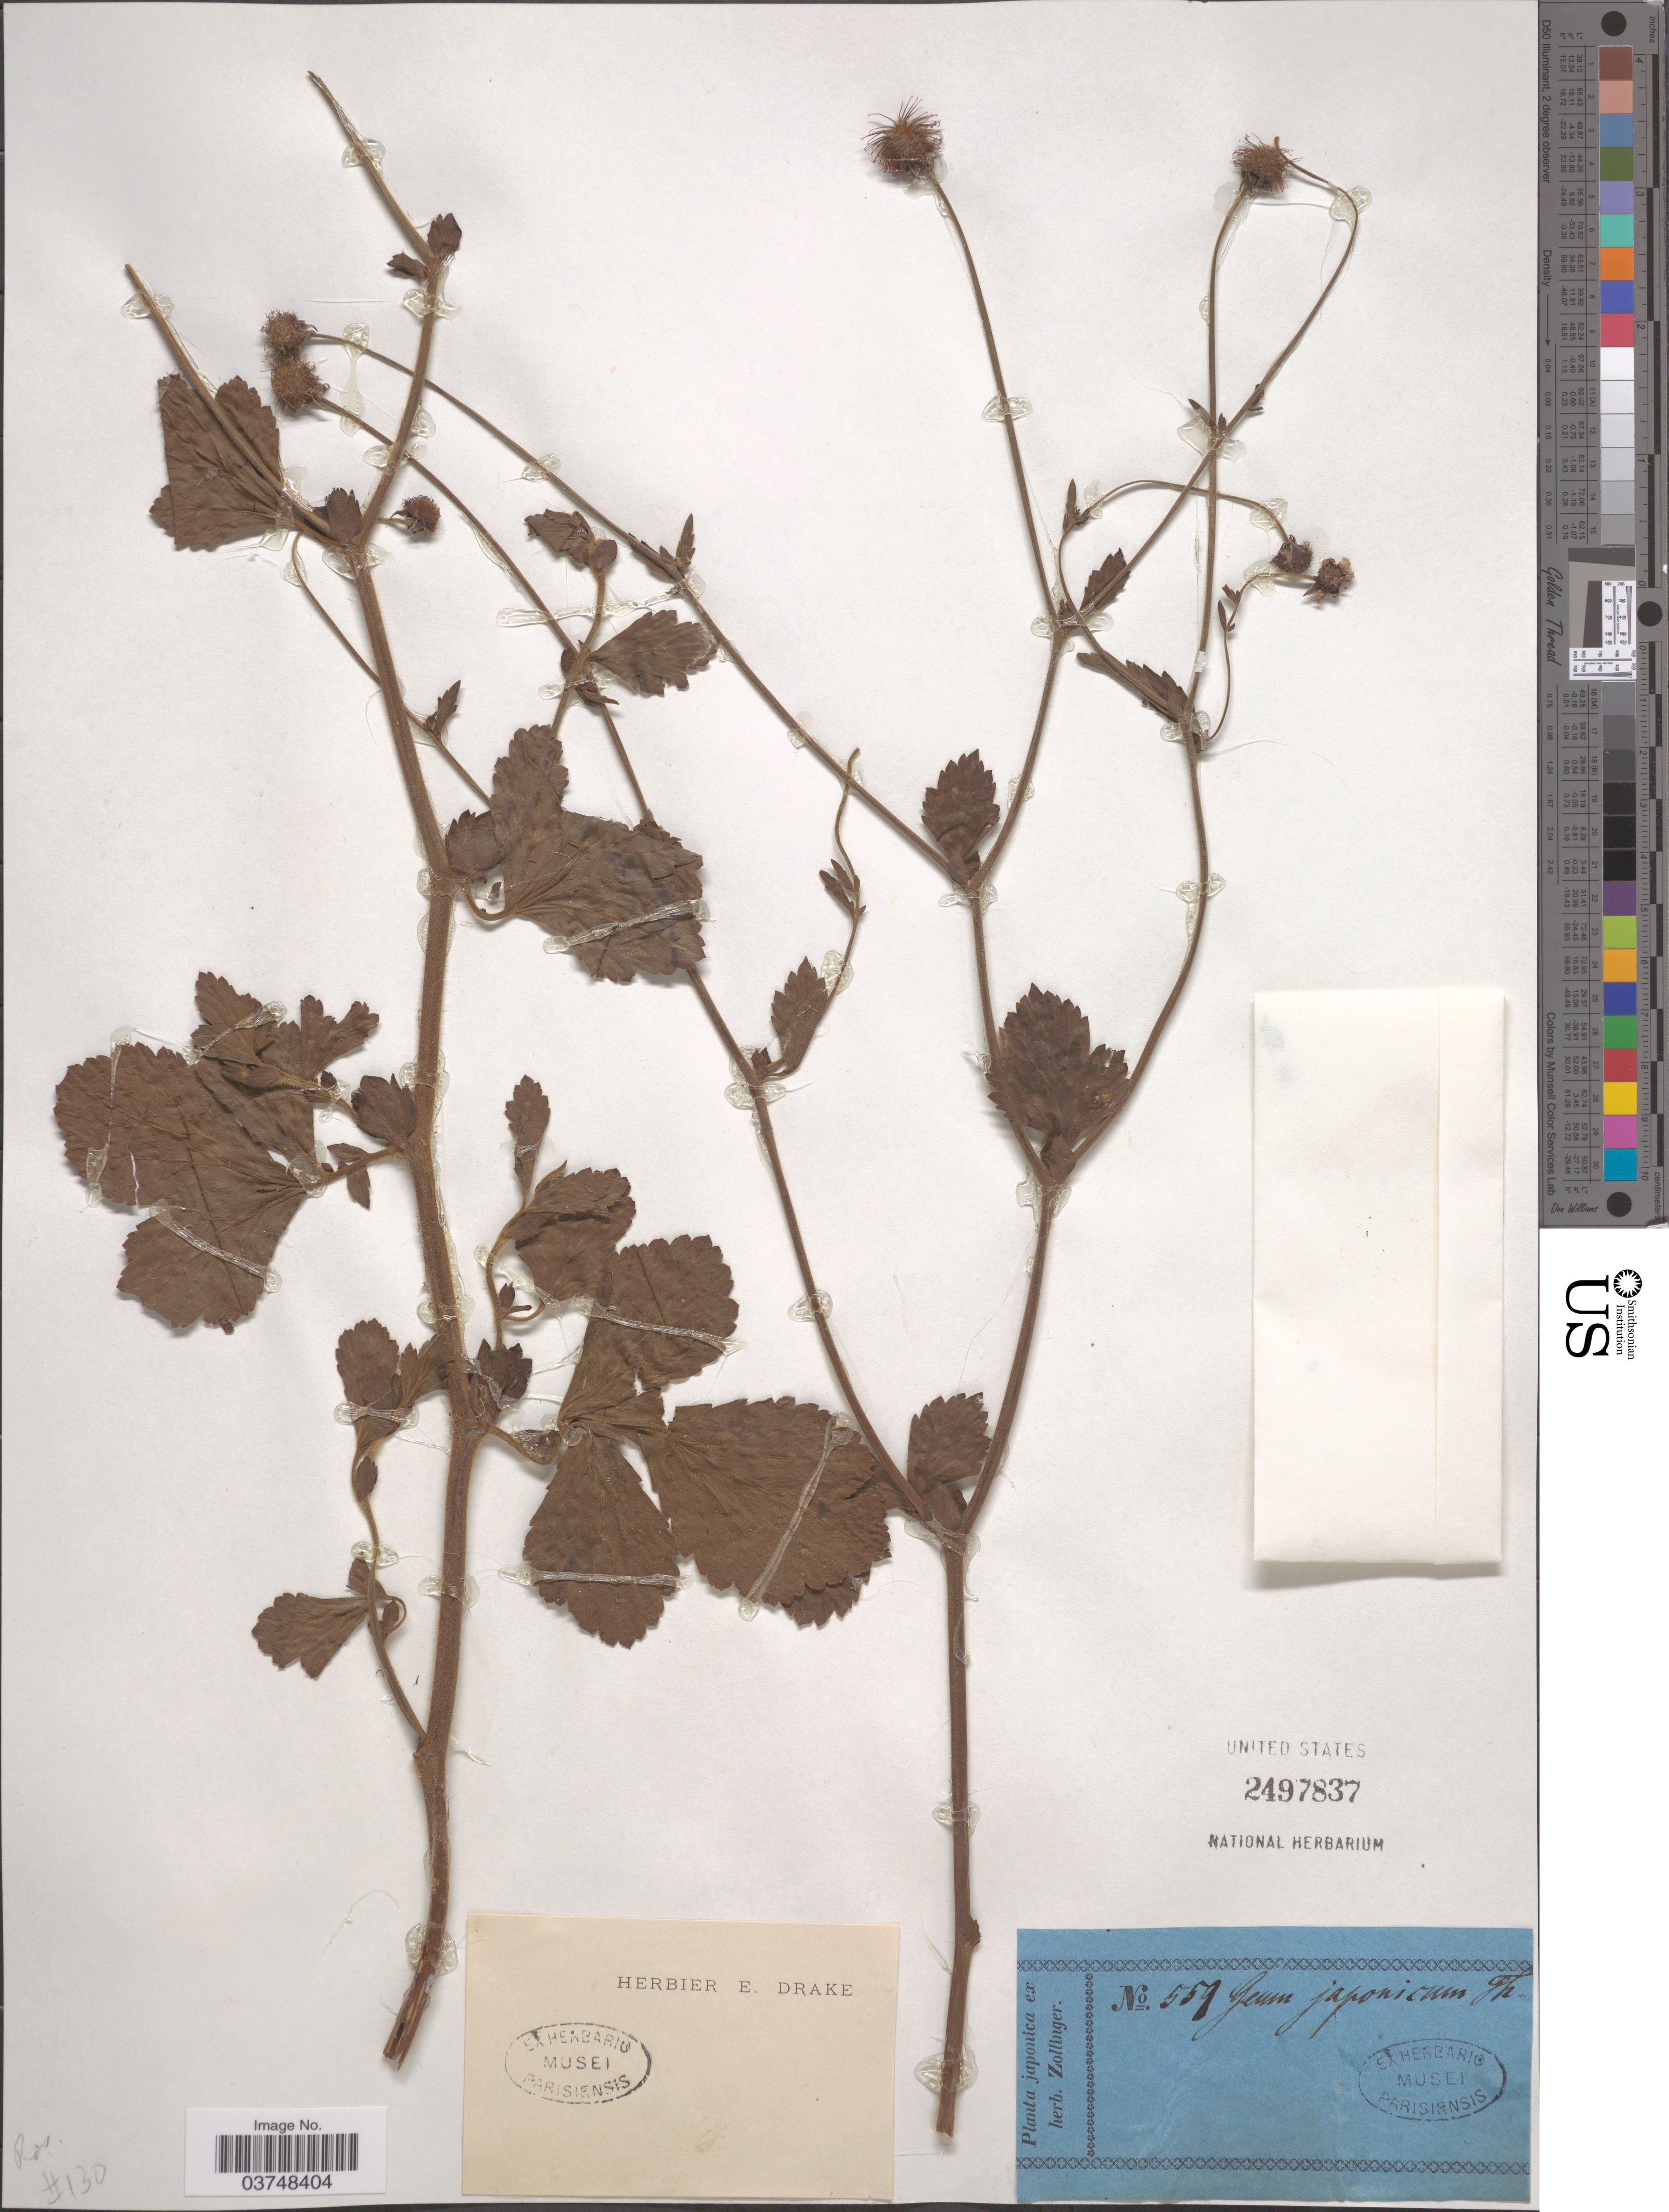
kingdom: Plantae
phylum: Tracheophyta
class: Magnoliopsida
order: Rosales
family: Rosaceae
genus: Geum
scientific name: Geum japonicum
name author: Thunb.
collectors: ex herb. Zollinger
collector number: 559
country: Japan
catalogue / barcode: US 2497837